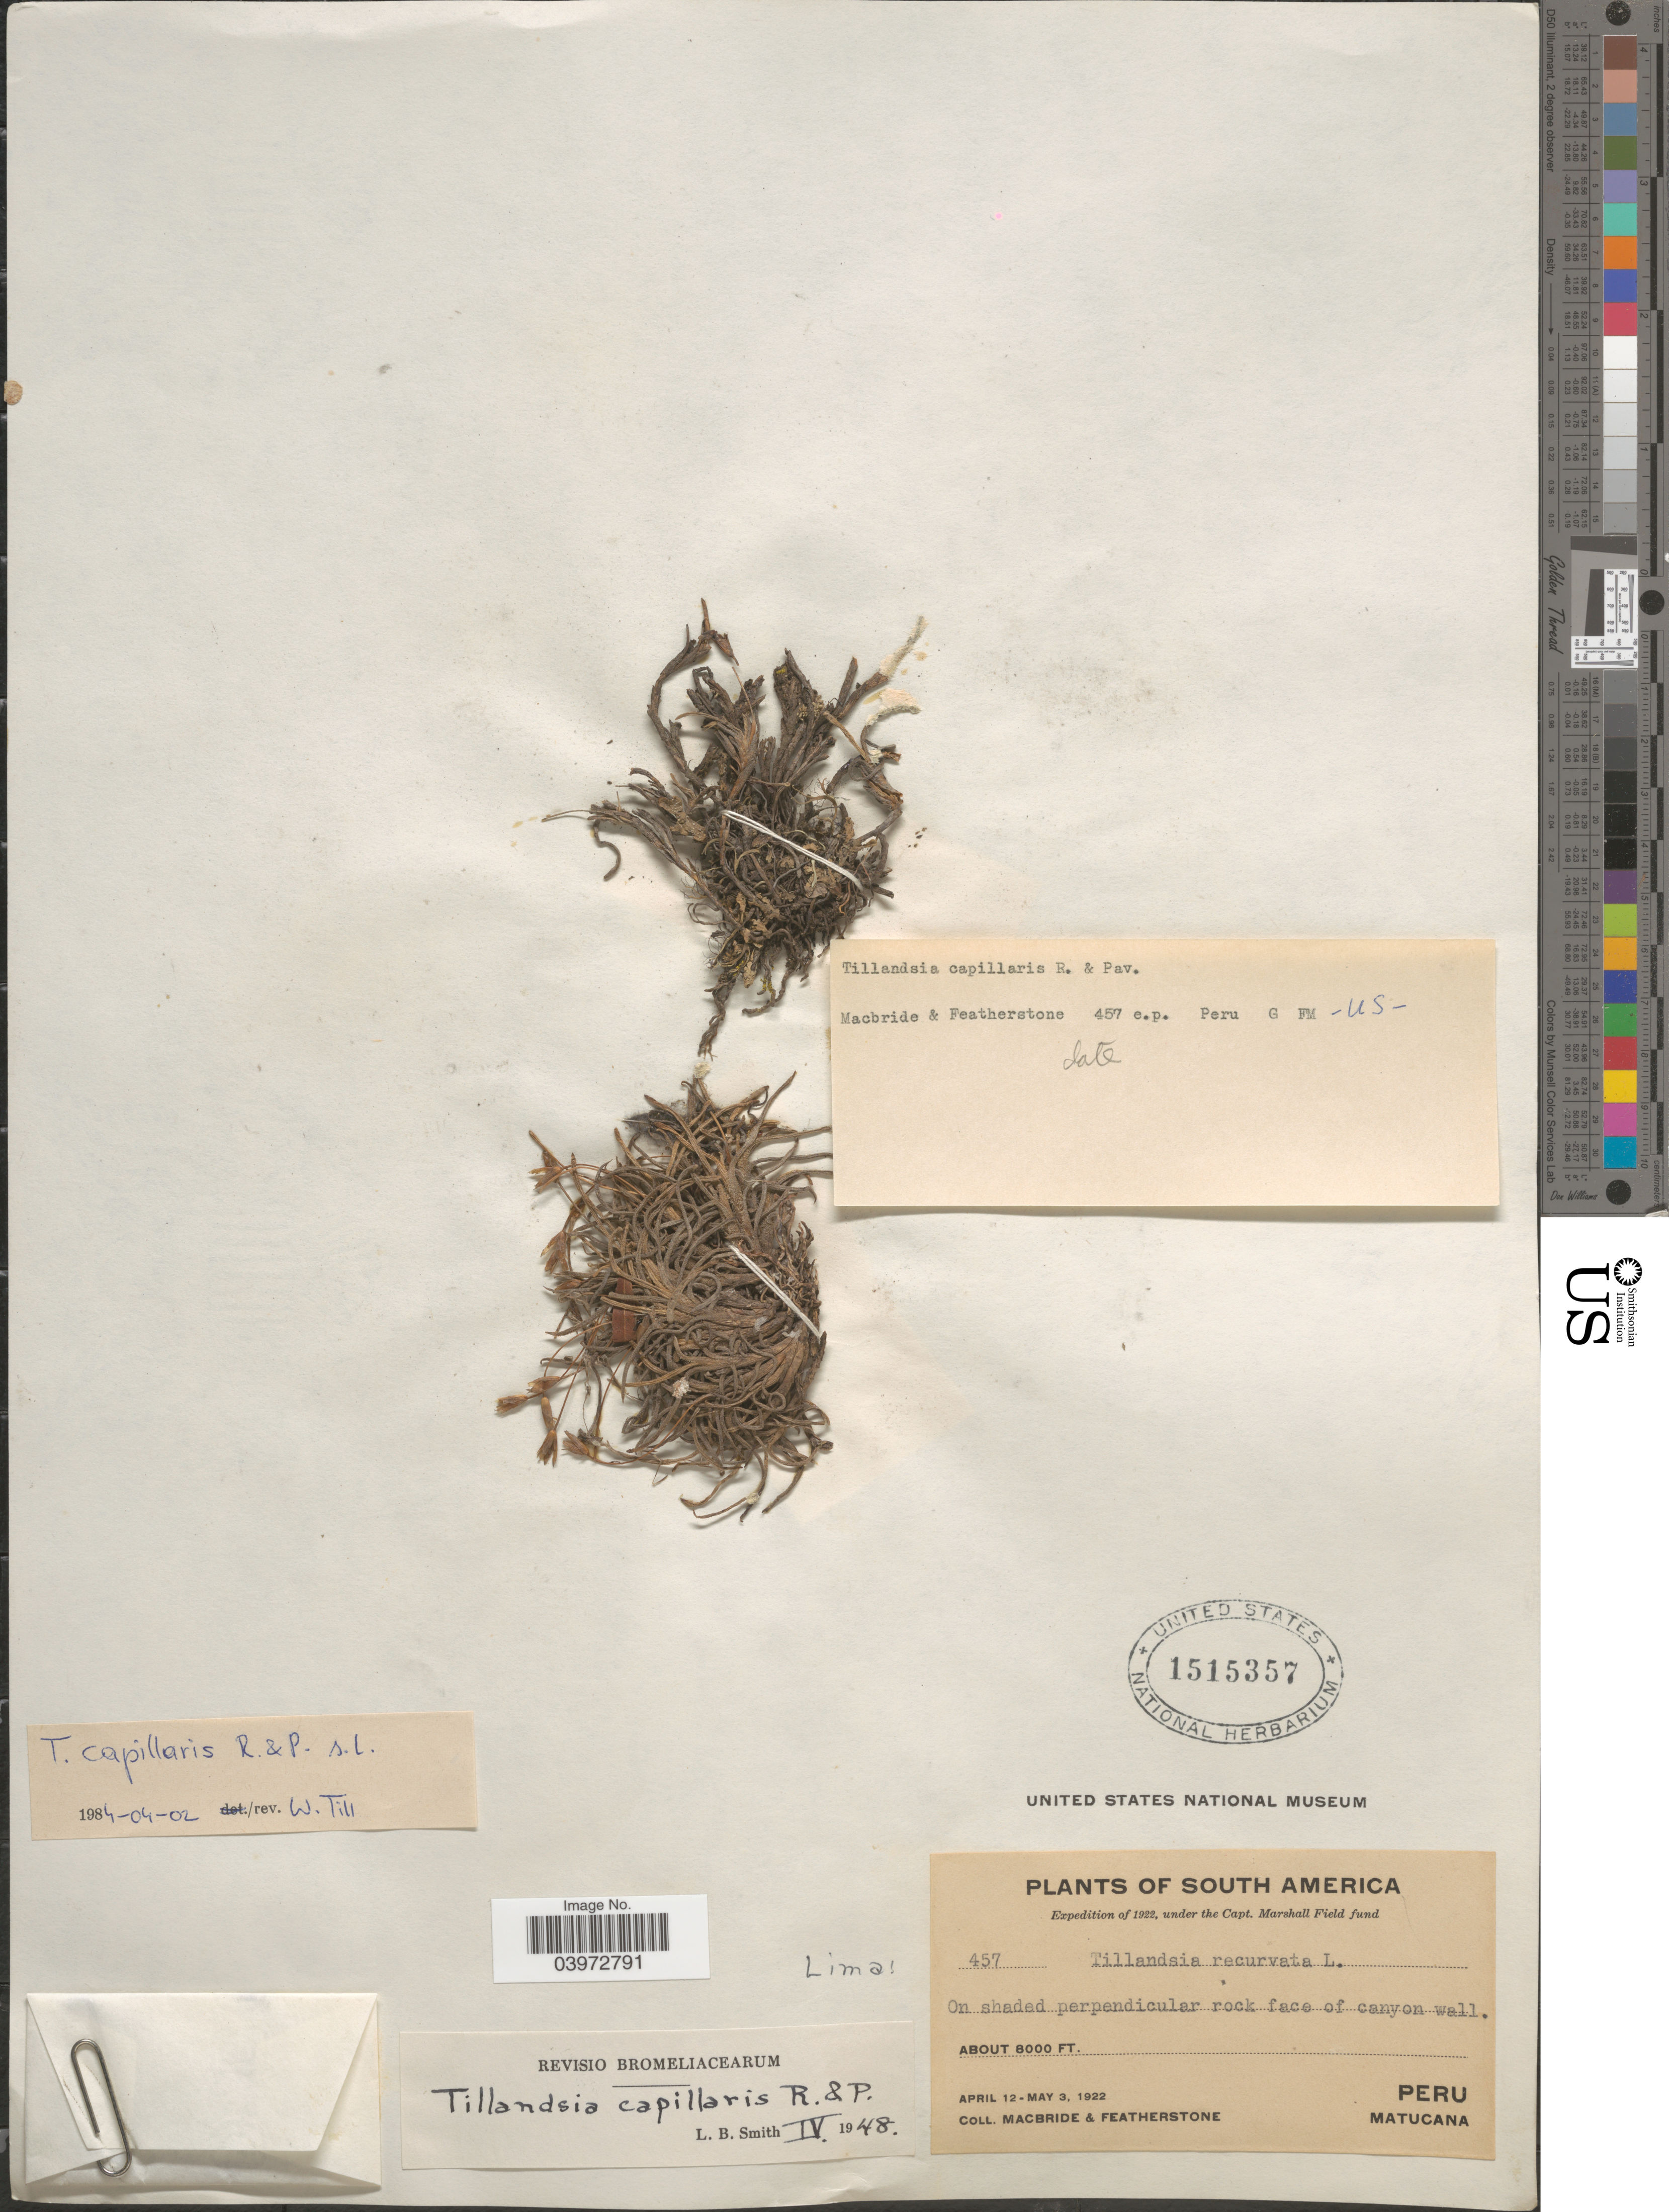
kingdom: Plantae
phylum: Tracheophyta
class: Liliopsida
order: Poales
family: Bromeliaceae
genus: Tillandsia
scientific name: Tillandsia capillaris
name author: Ruiz & Pav.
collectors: Macbride, -- & -. Featherstone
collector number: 457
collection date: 1922-04-12/1922-05-03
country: Peru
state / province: Lima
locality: Matucana.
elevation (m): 2438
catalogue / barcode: US 1515357